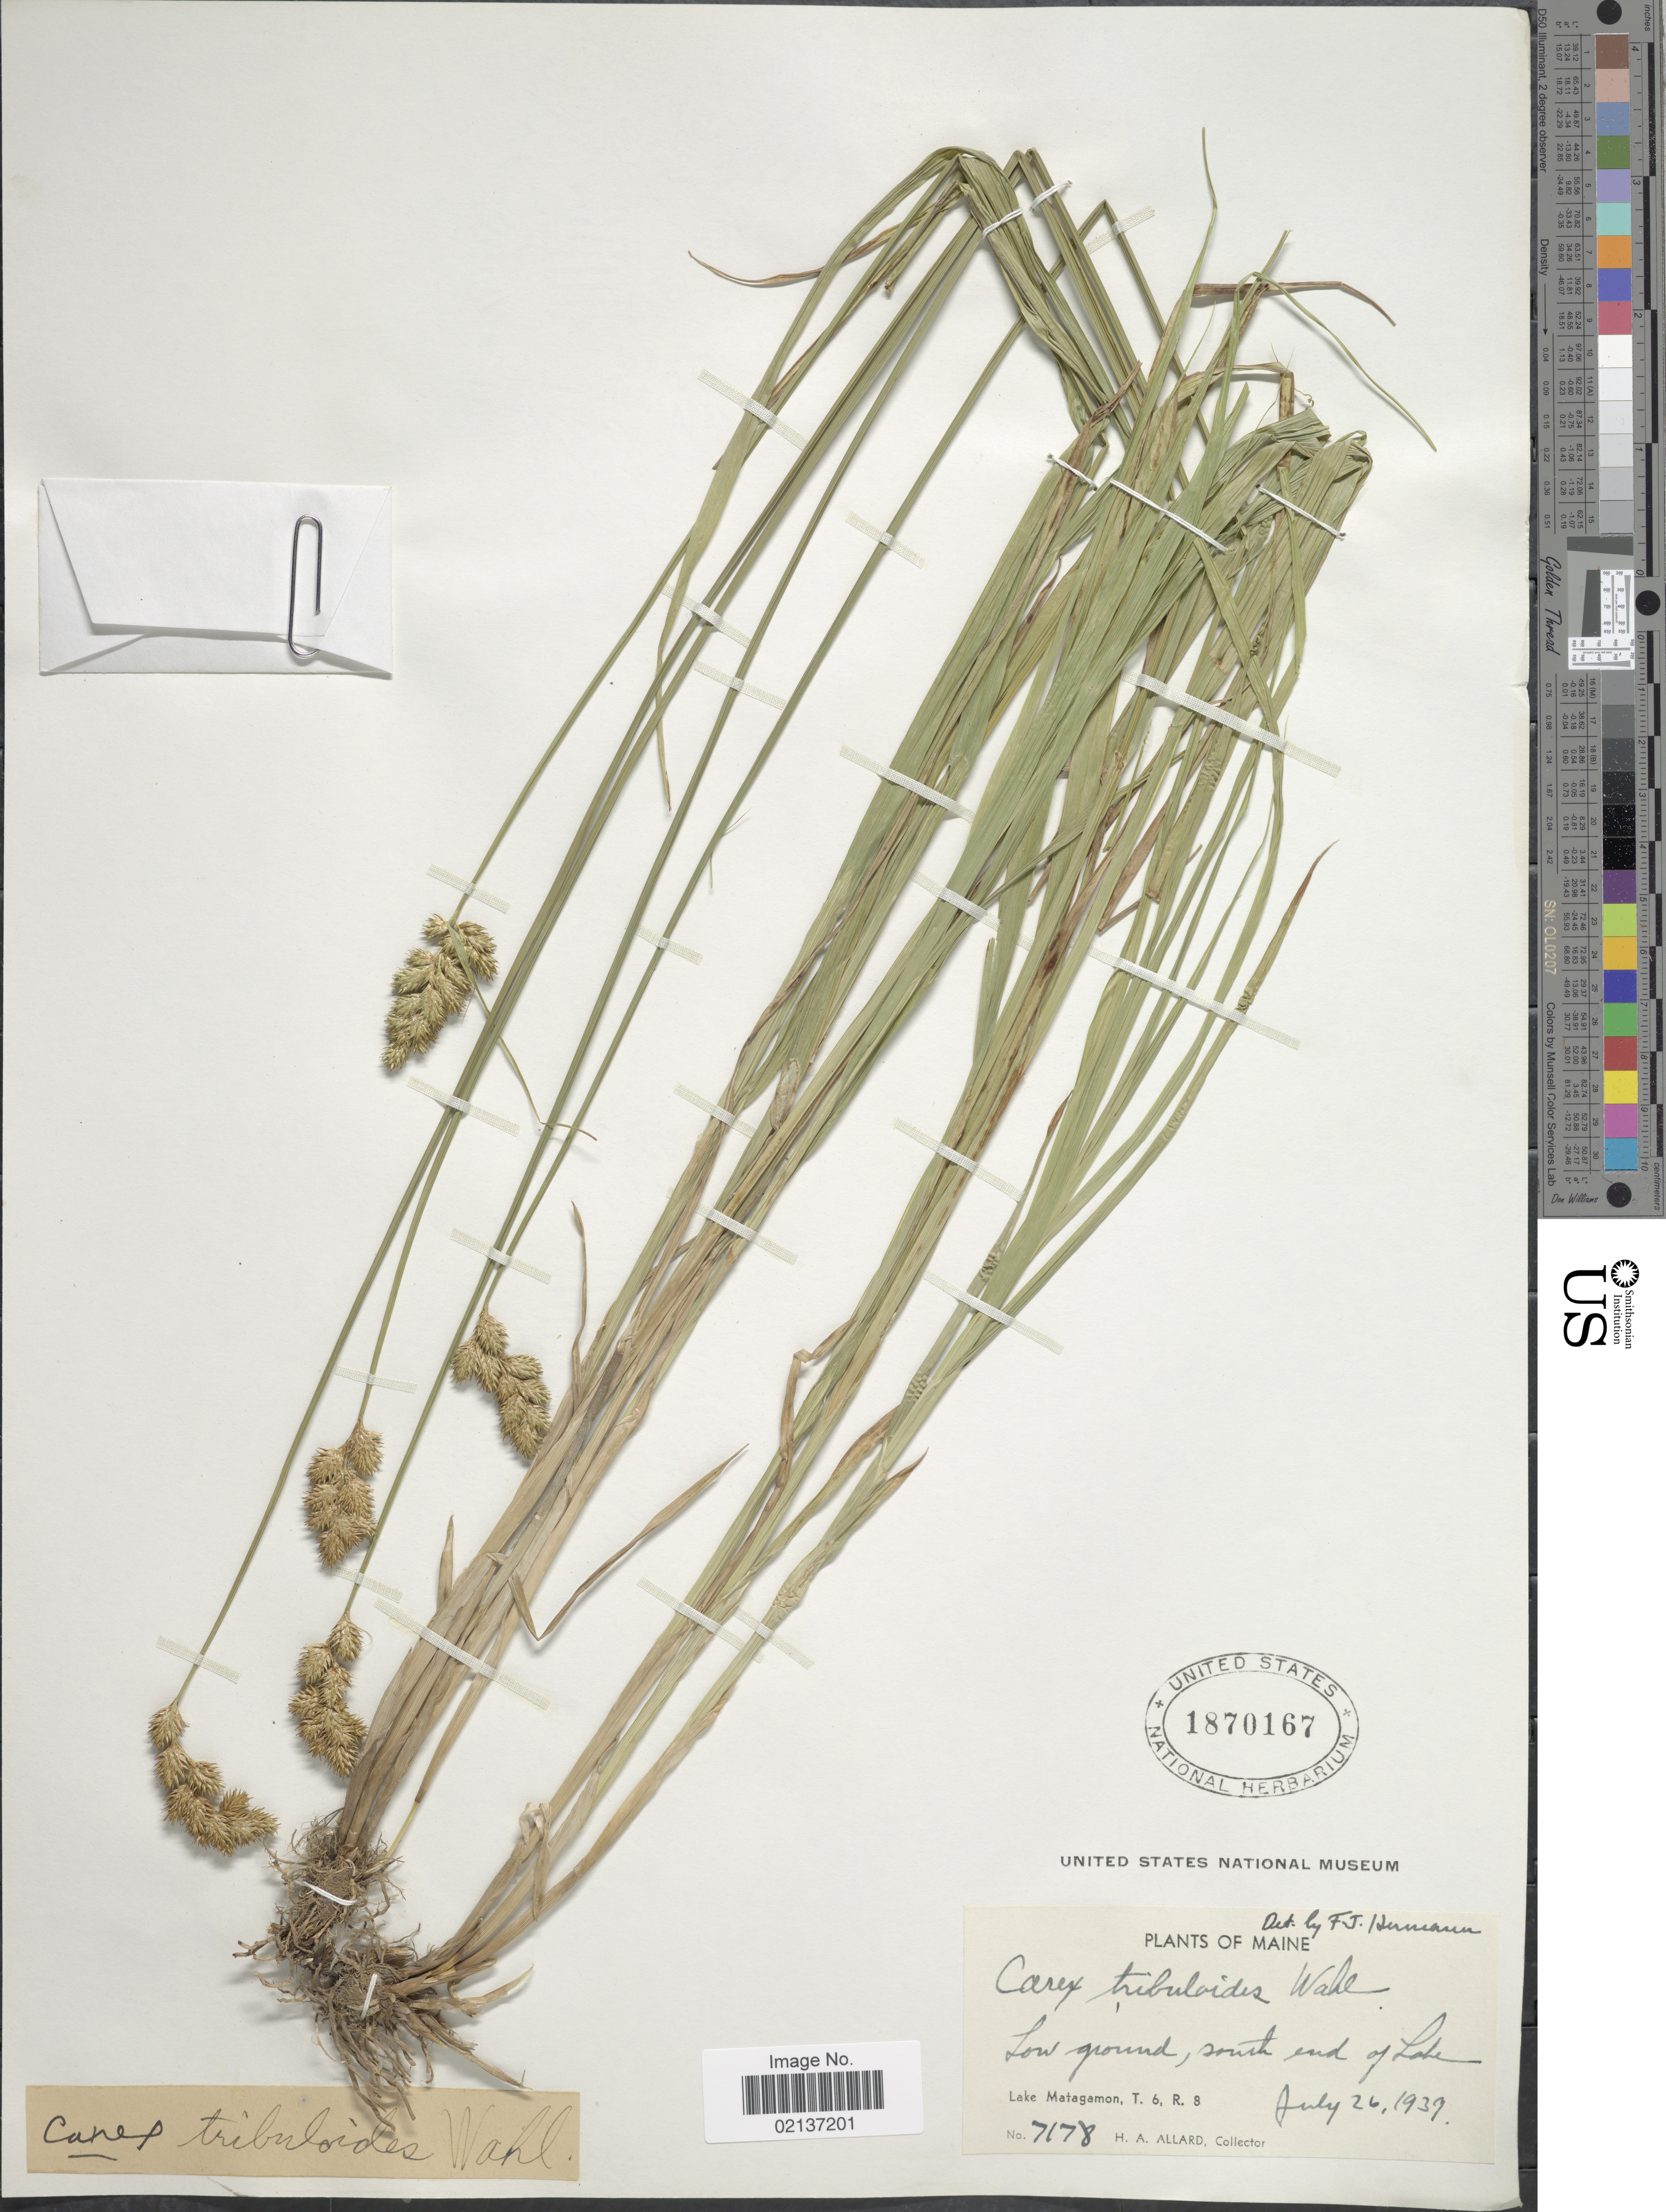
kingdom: Plantae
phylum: Tracheophyta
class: Liliopsida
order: Poales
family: Cyperaceae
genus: Carex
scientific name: Carex tribuloides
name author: Wahlenb.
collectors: H. A. Allard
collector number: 7178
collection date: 1939-07-26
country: United States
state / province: Maine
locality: Low ground, south end of Lake, Lake Matagamon, T.6, R.8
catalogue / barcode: US 1870167